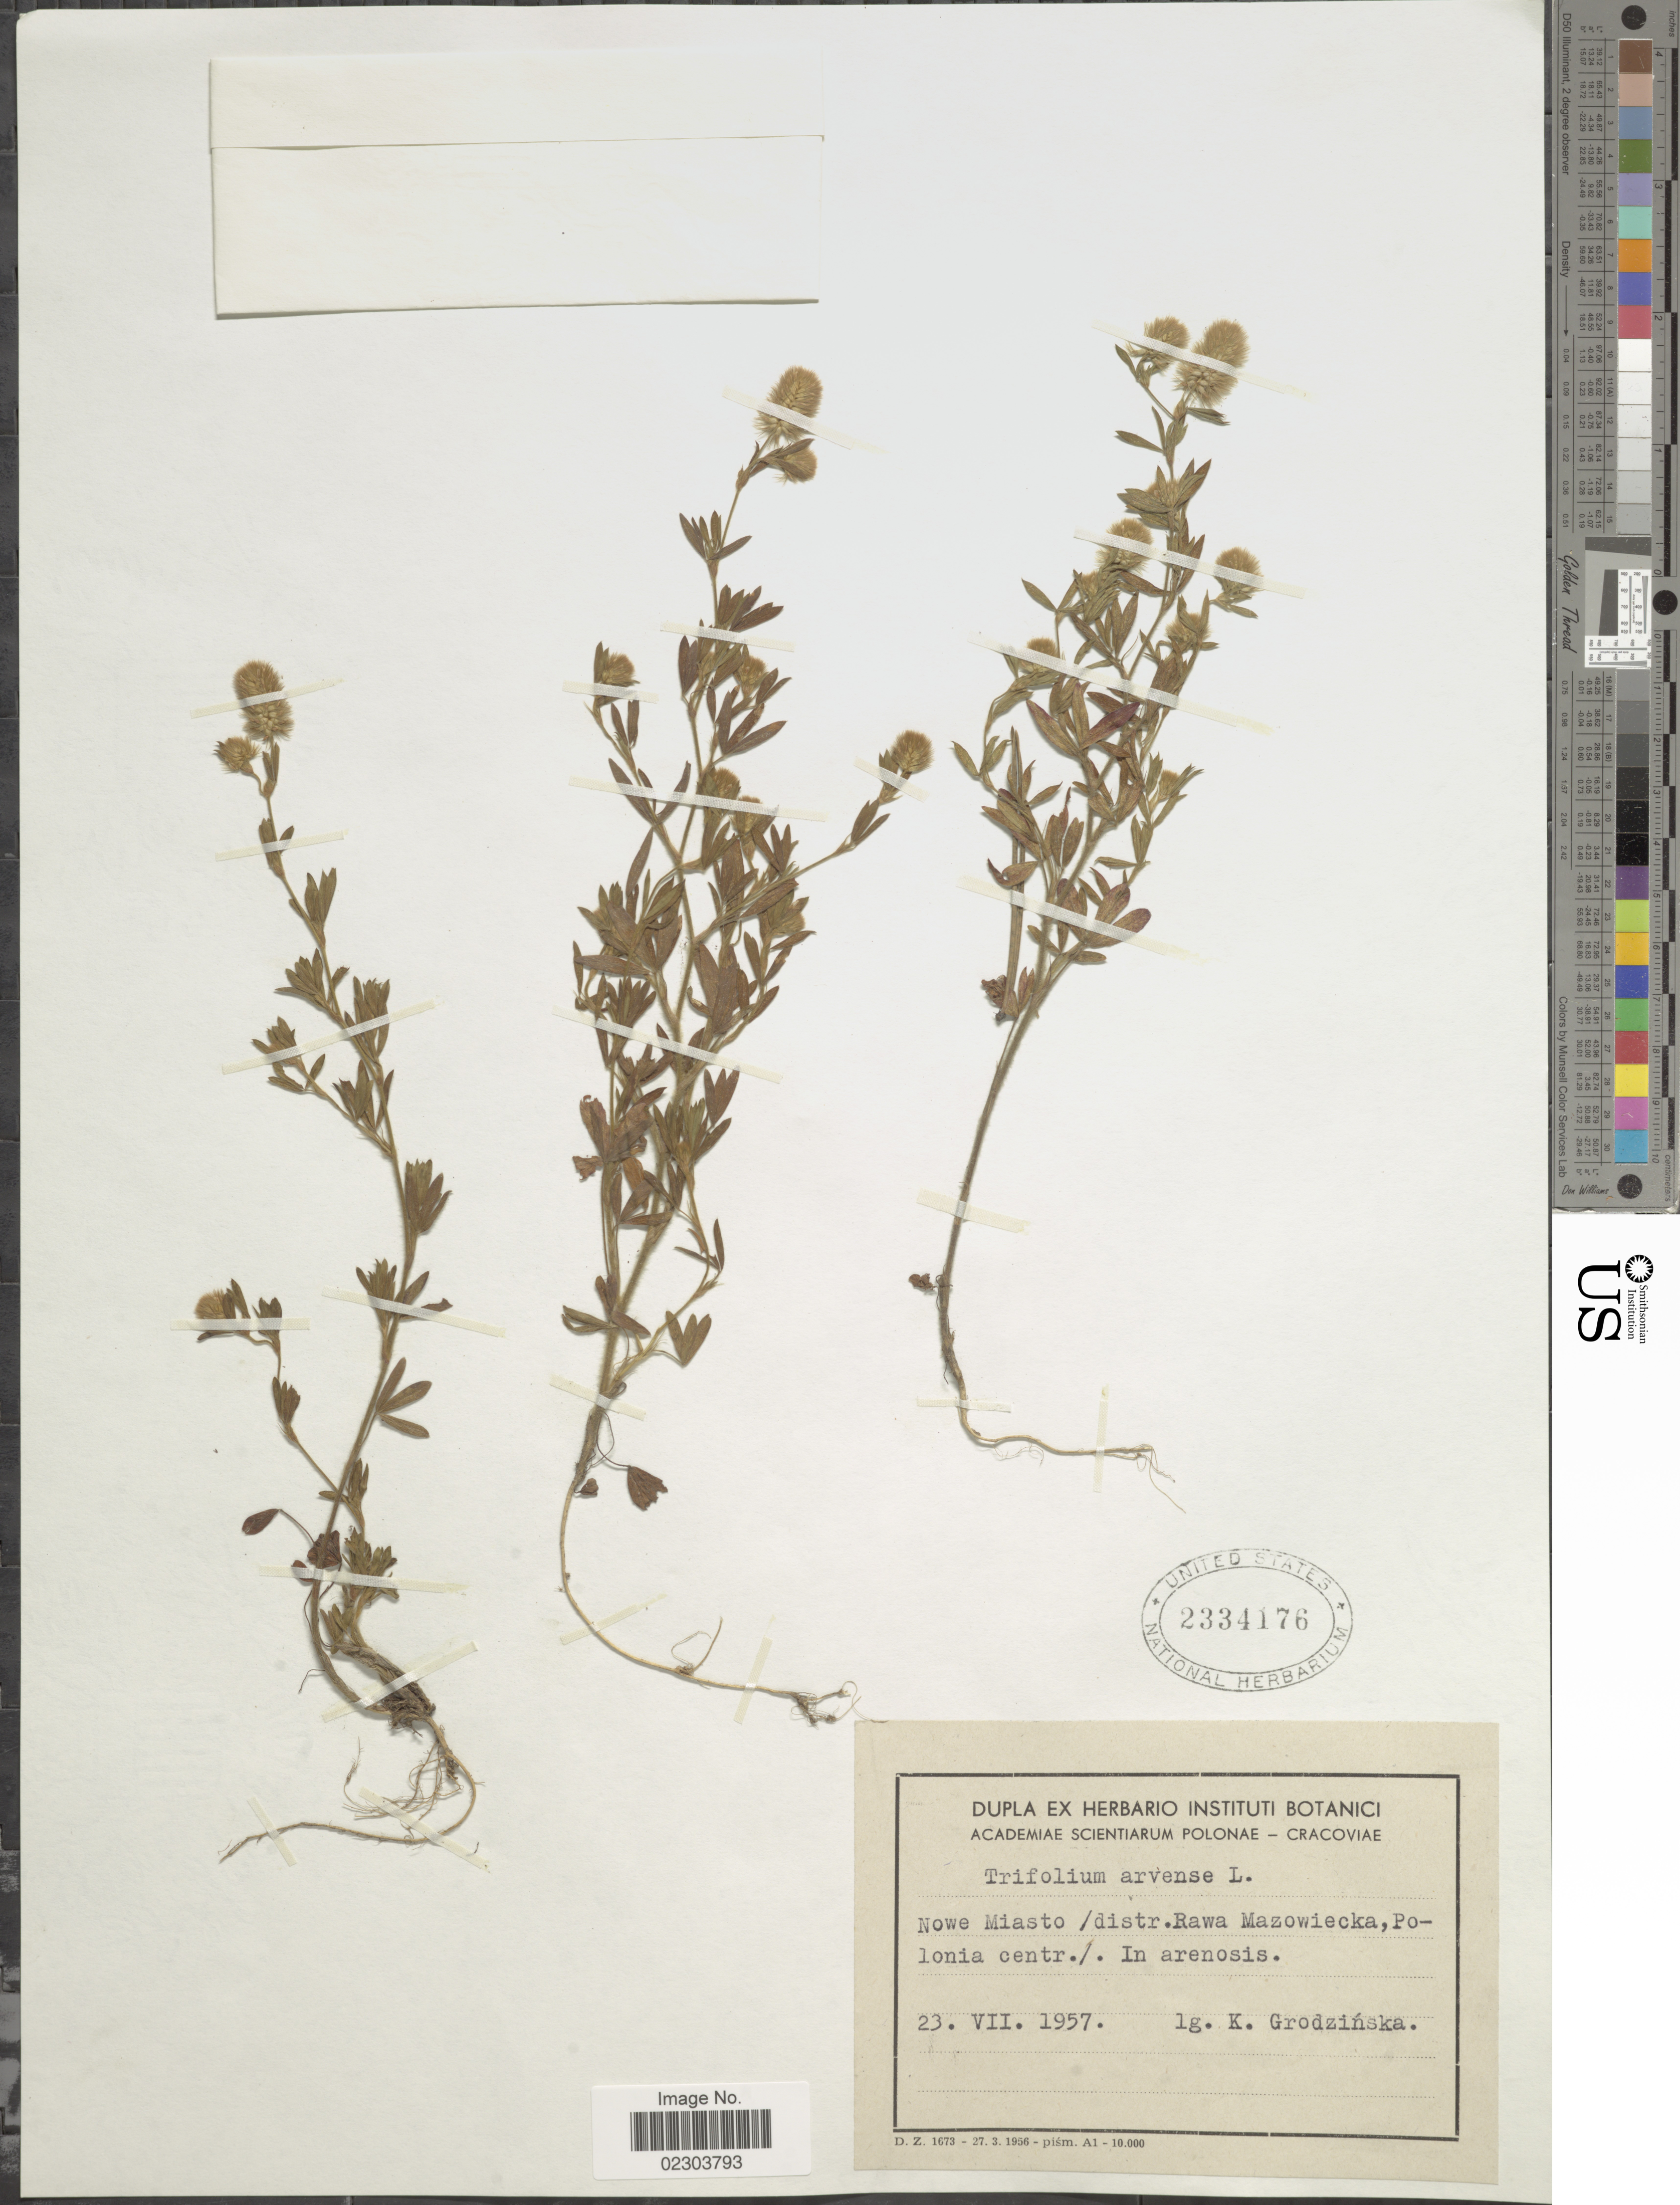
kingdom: Plantae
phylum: Tracheophyta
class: Magnoliopsida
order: Fabales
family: Fabaceae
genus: Trifolium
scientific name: Trifolium arvense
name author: L.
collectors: K. Grodzinska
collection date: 1957-07-23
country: Poland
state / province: Mazowieckie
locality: Nowe Miasto/ distr. Rawa Mazowiecka, Polonia centr./. in arenosis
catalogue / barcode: US 2334176